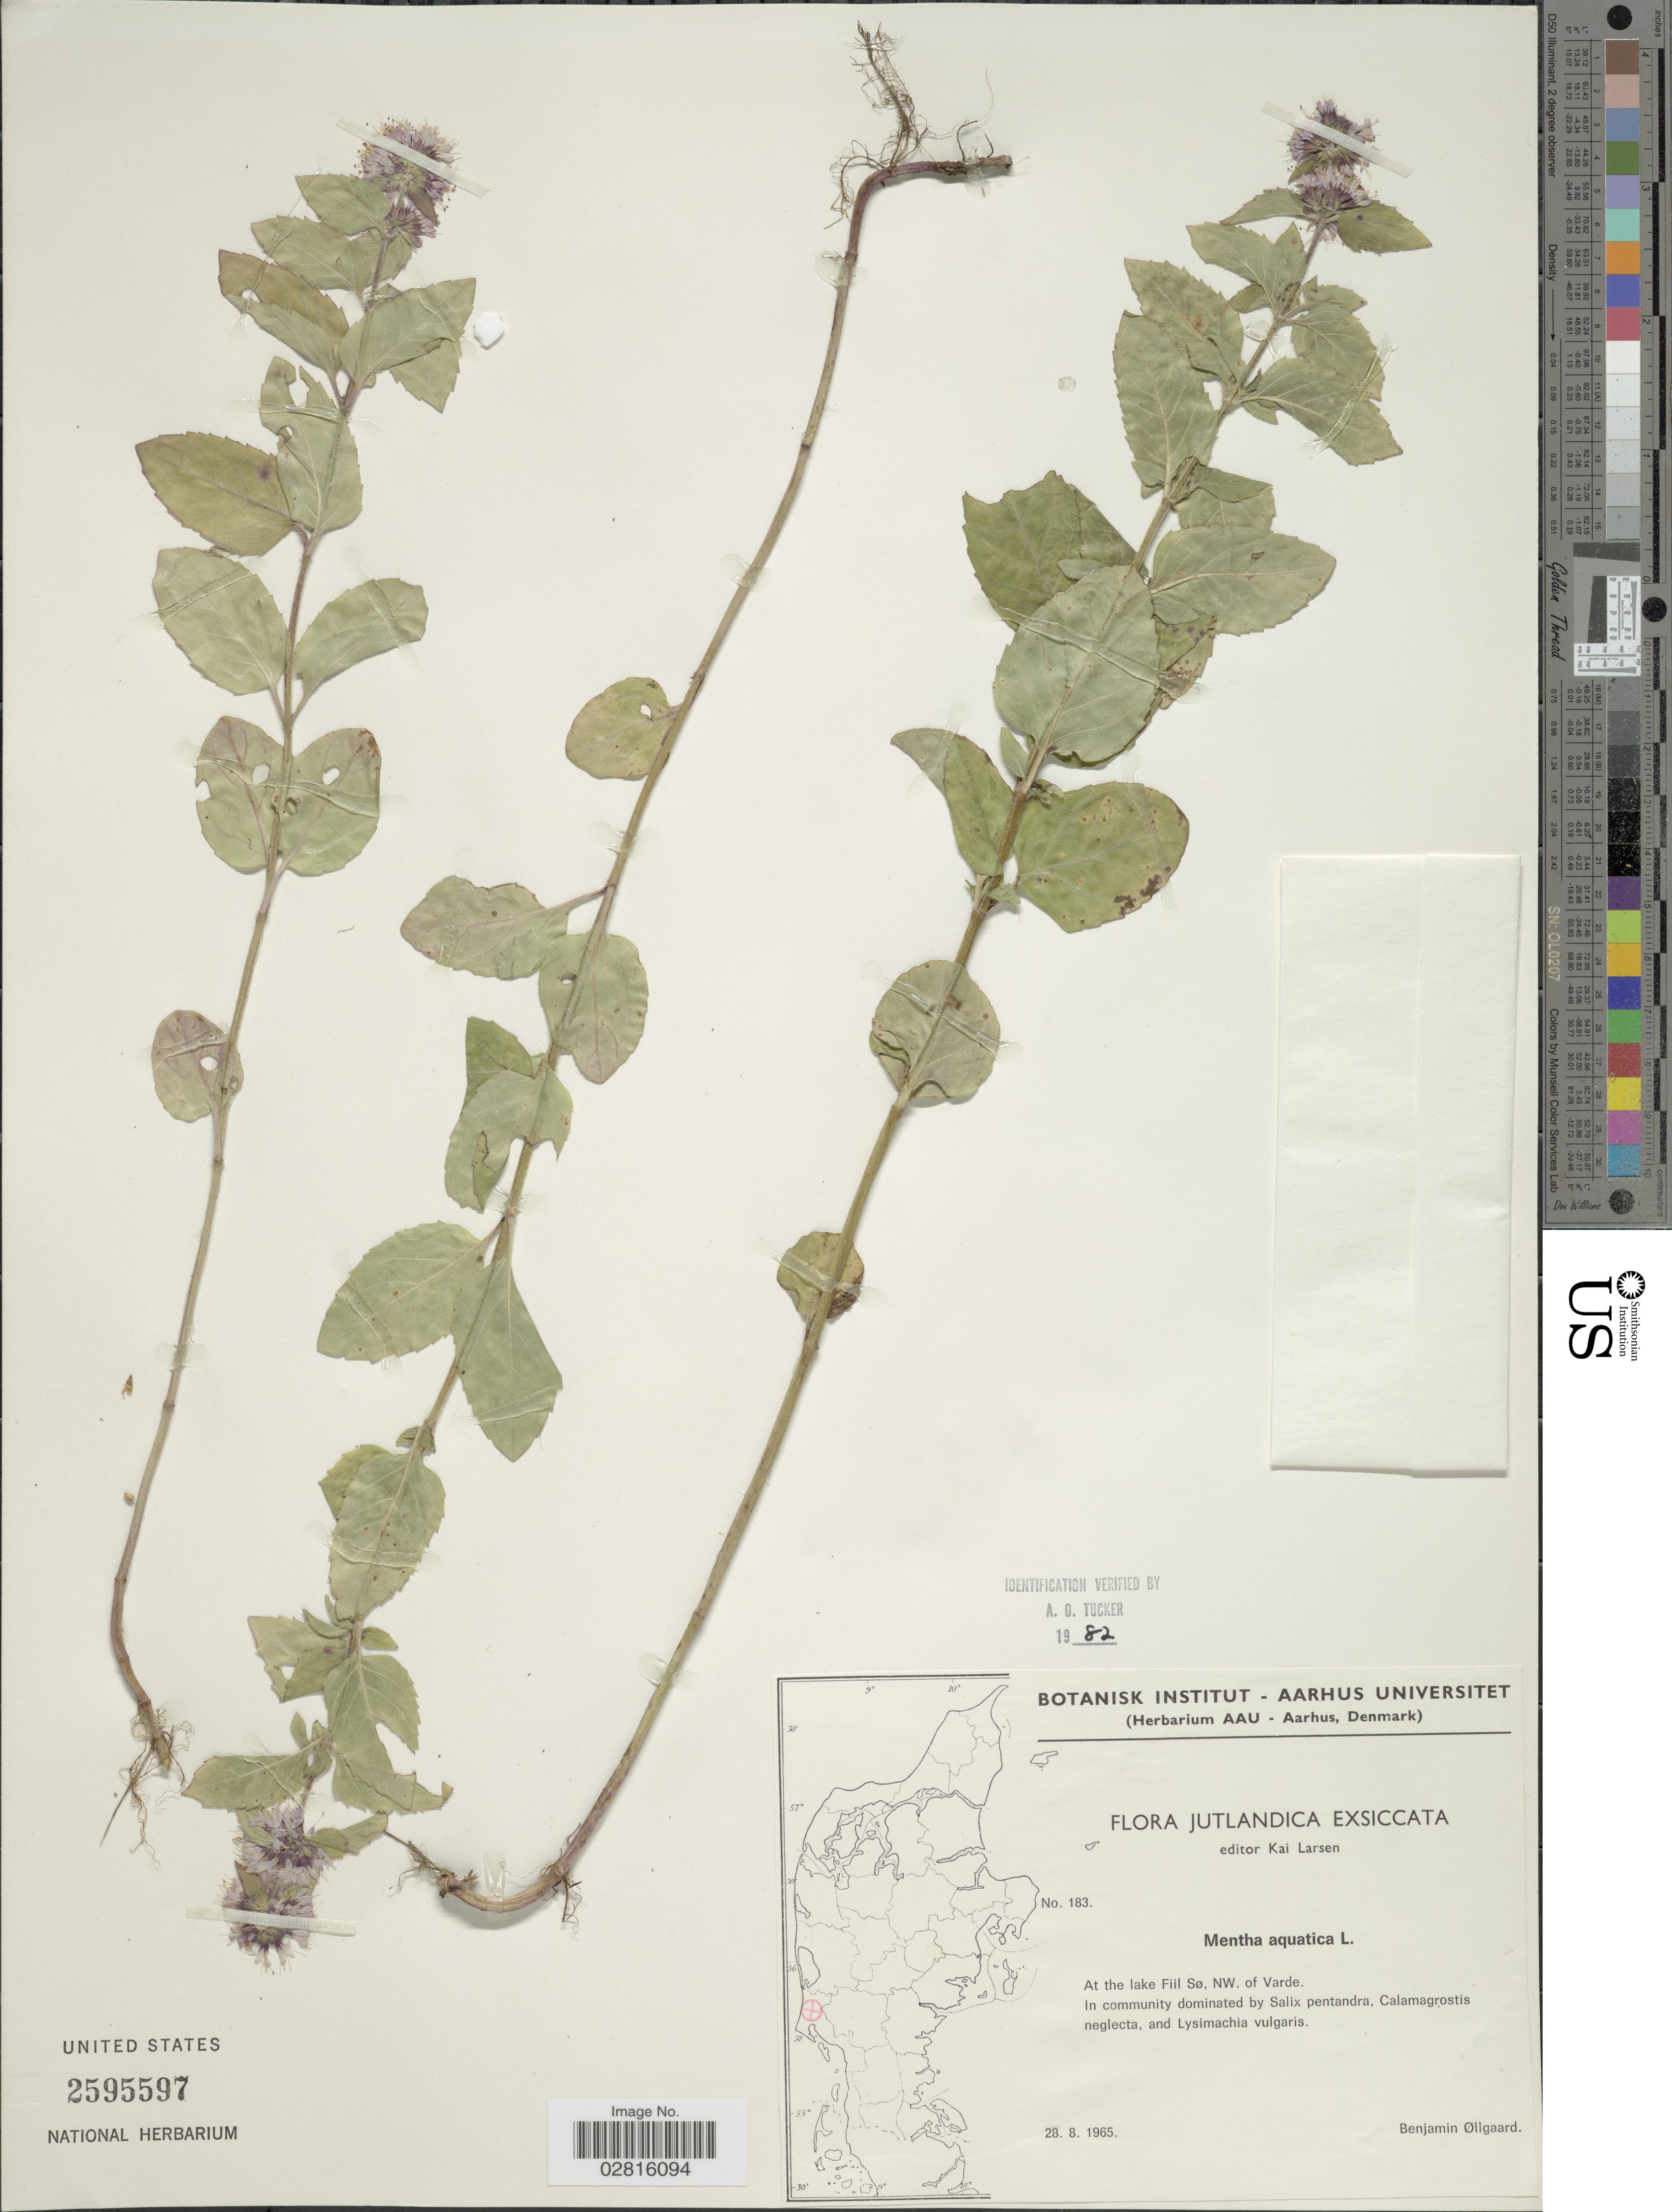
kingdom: Plantae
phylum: Tracheophyta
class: Magnoliopsida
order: Lamiales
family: Lamiaceae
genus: Mentha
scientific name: Mentha aquatica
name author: L.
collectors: B. Øllgaard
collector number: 183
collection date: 1965-08-28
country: Denmark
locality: Jutlandica. At the lake Fiil Sø, NW. of Varde.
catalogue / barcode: US 2595597